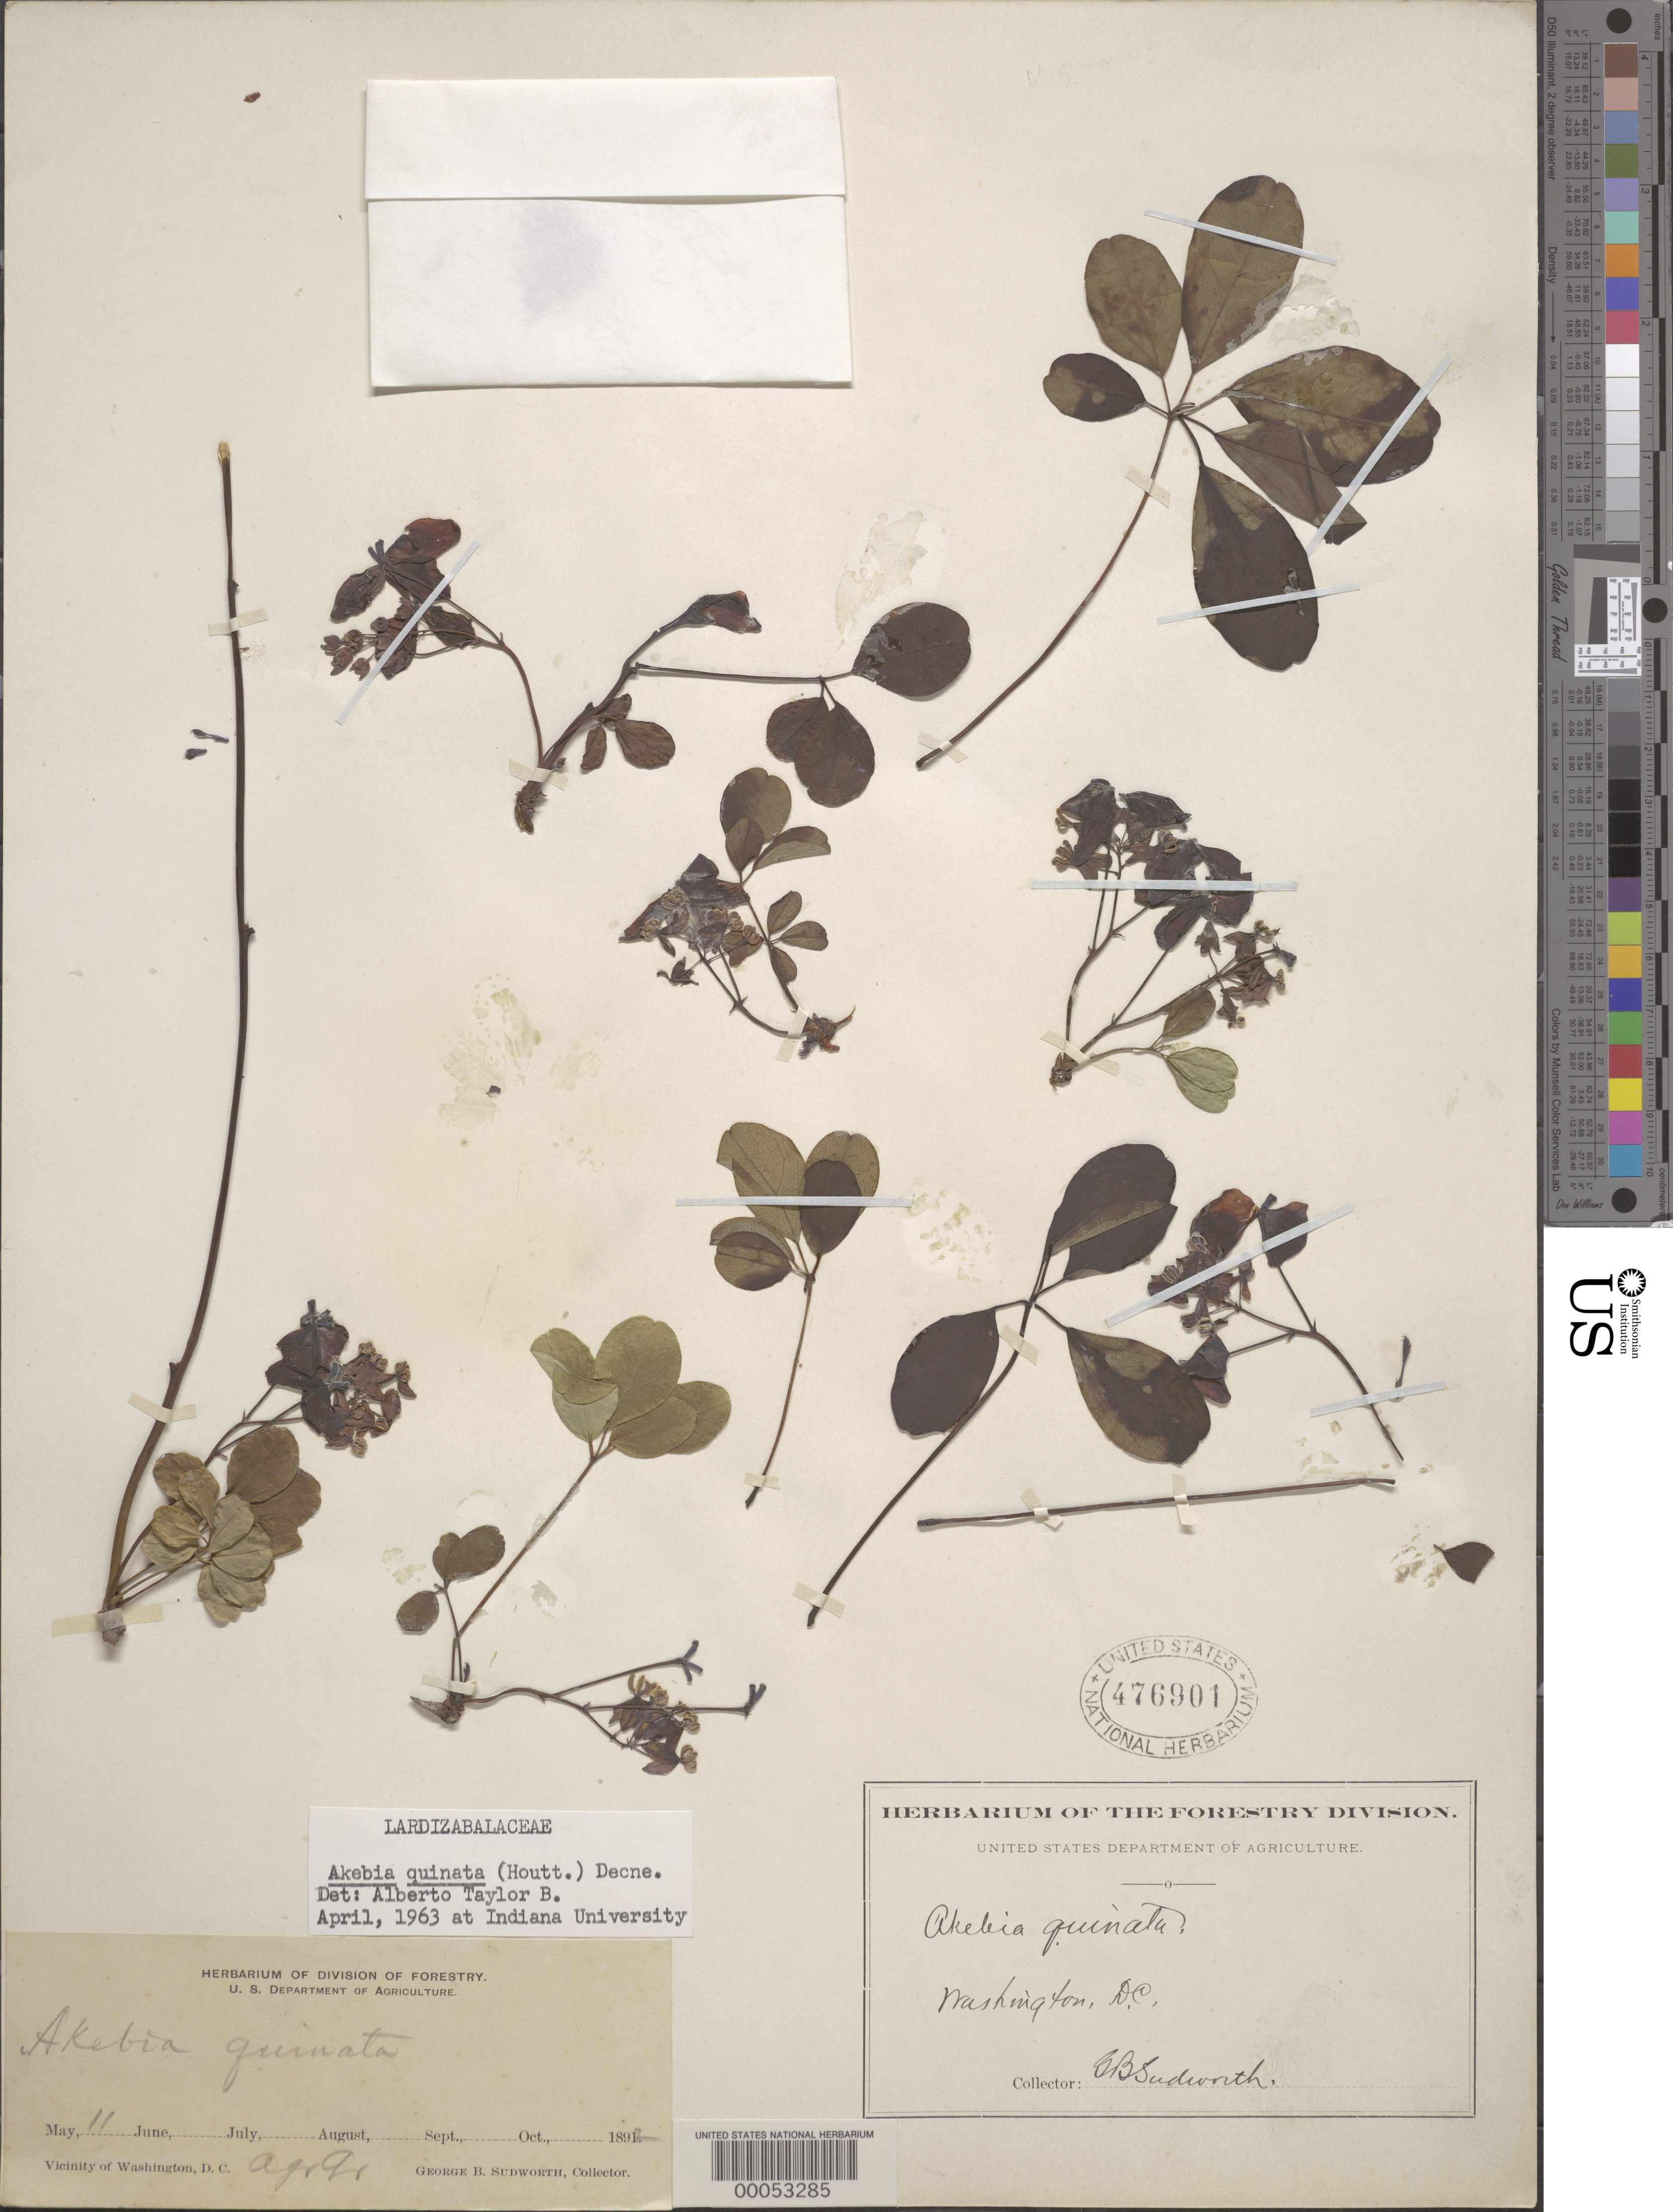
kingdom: Plantae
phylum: Tracheophyta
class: Magnoliopsida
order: Ranunculales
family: Lardizabalaceae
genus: Akebia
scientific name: Akebia quinata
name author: (Houtt.) Decne.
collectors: G. B. Sudworth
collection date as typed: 11 May 1892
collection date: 1892-05-11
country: United States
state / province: District of Columbia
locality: Washington, D.C.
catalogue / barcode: US 476901